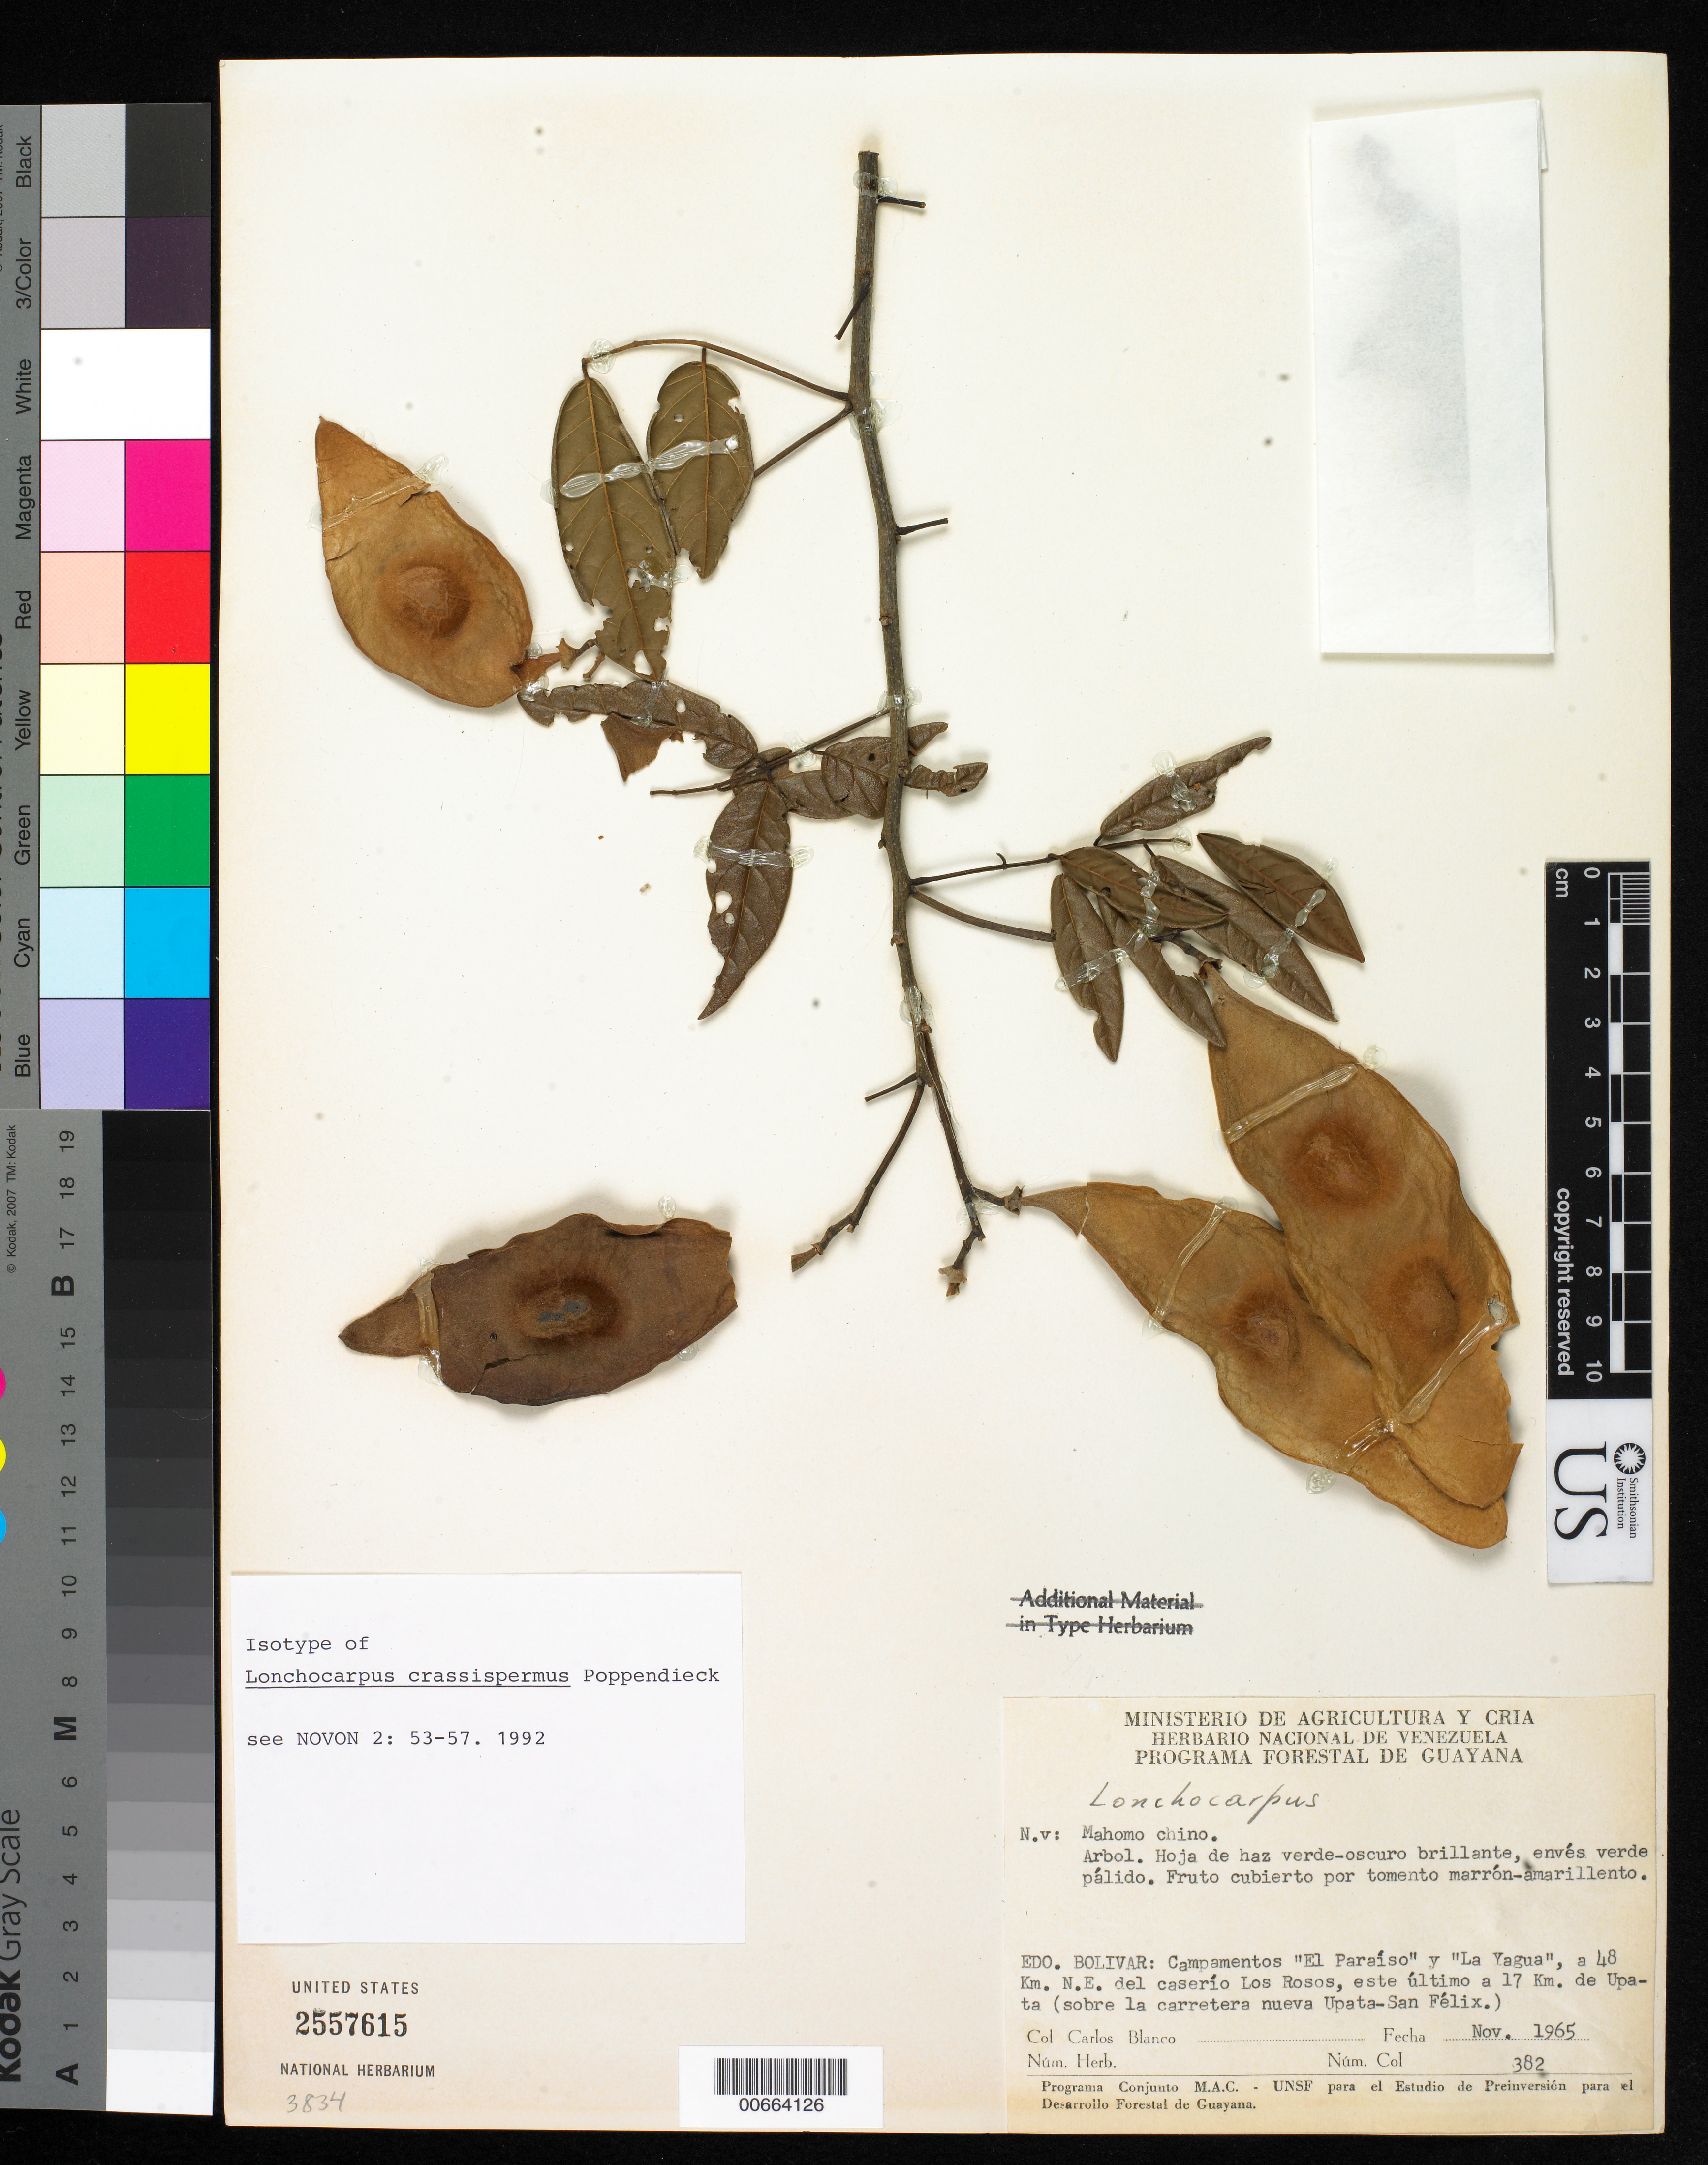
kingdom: Plantae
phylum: Tracheophyta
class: Magnoliopsida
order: Fabales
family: Fabaceae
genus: Lonchocarpus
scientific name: Lonchocarpus crassispermus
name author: Poppend.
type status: Isotype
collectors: C. Blanco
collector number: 382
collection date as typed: Nov 1965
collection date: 1965-11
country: Venezuela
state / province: Bolívar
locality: Campamentos "El Paraiso" y "La Yagua", a 48 km N.E. del caserio Los Rosos, este ultimo a 17 km de Upata (sobre la carretera nueva Upata-San Felix).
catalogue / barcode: US 2557615